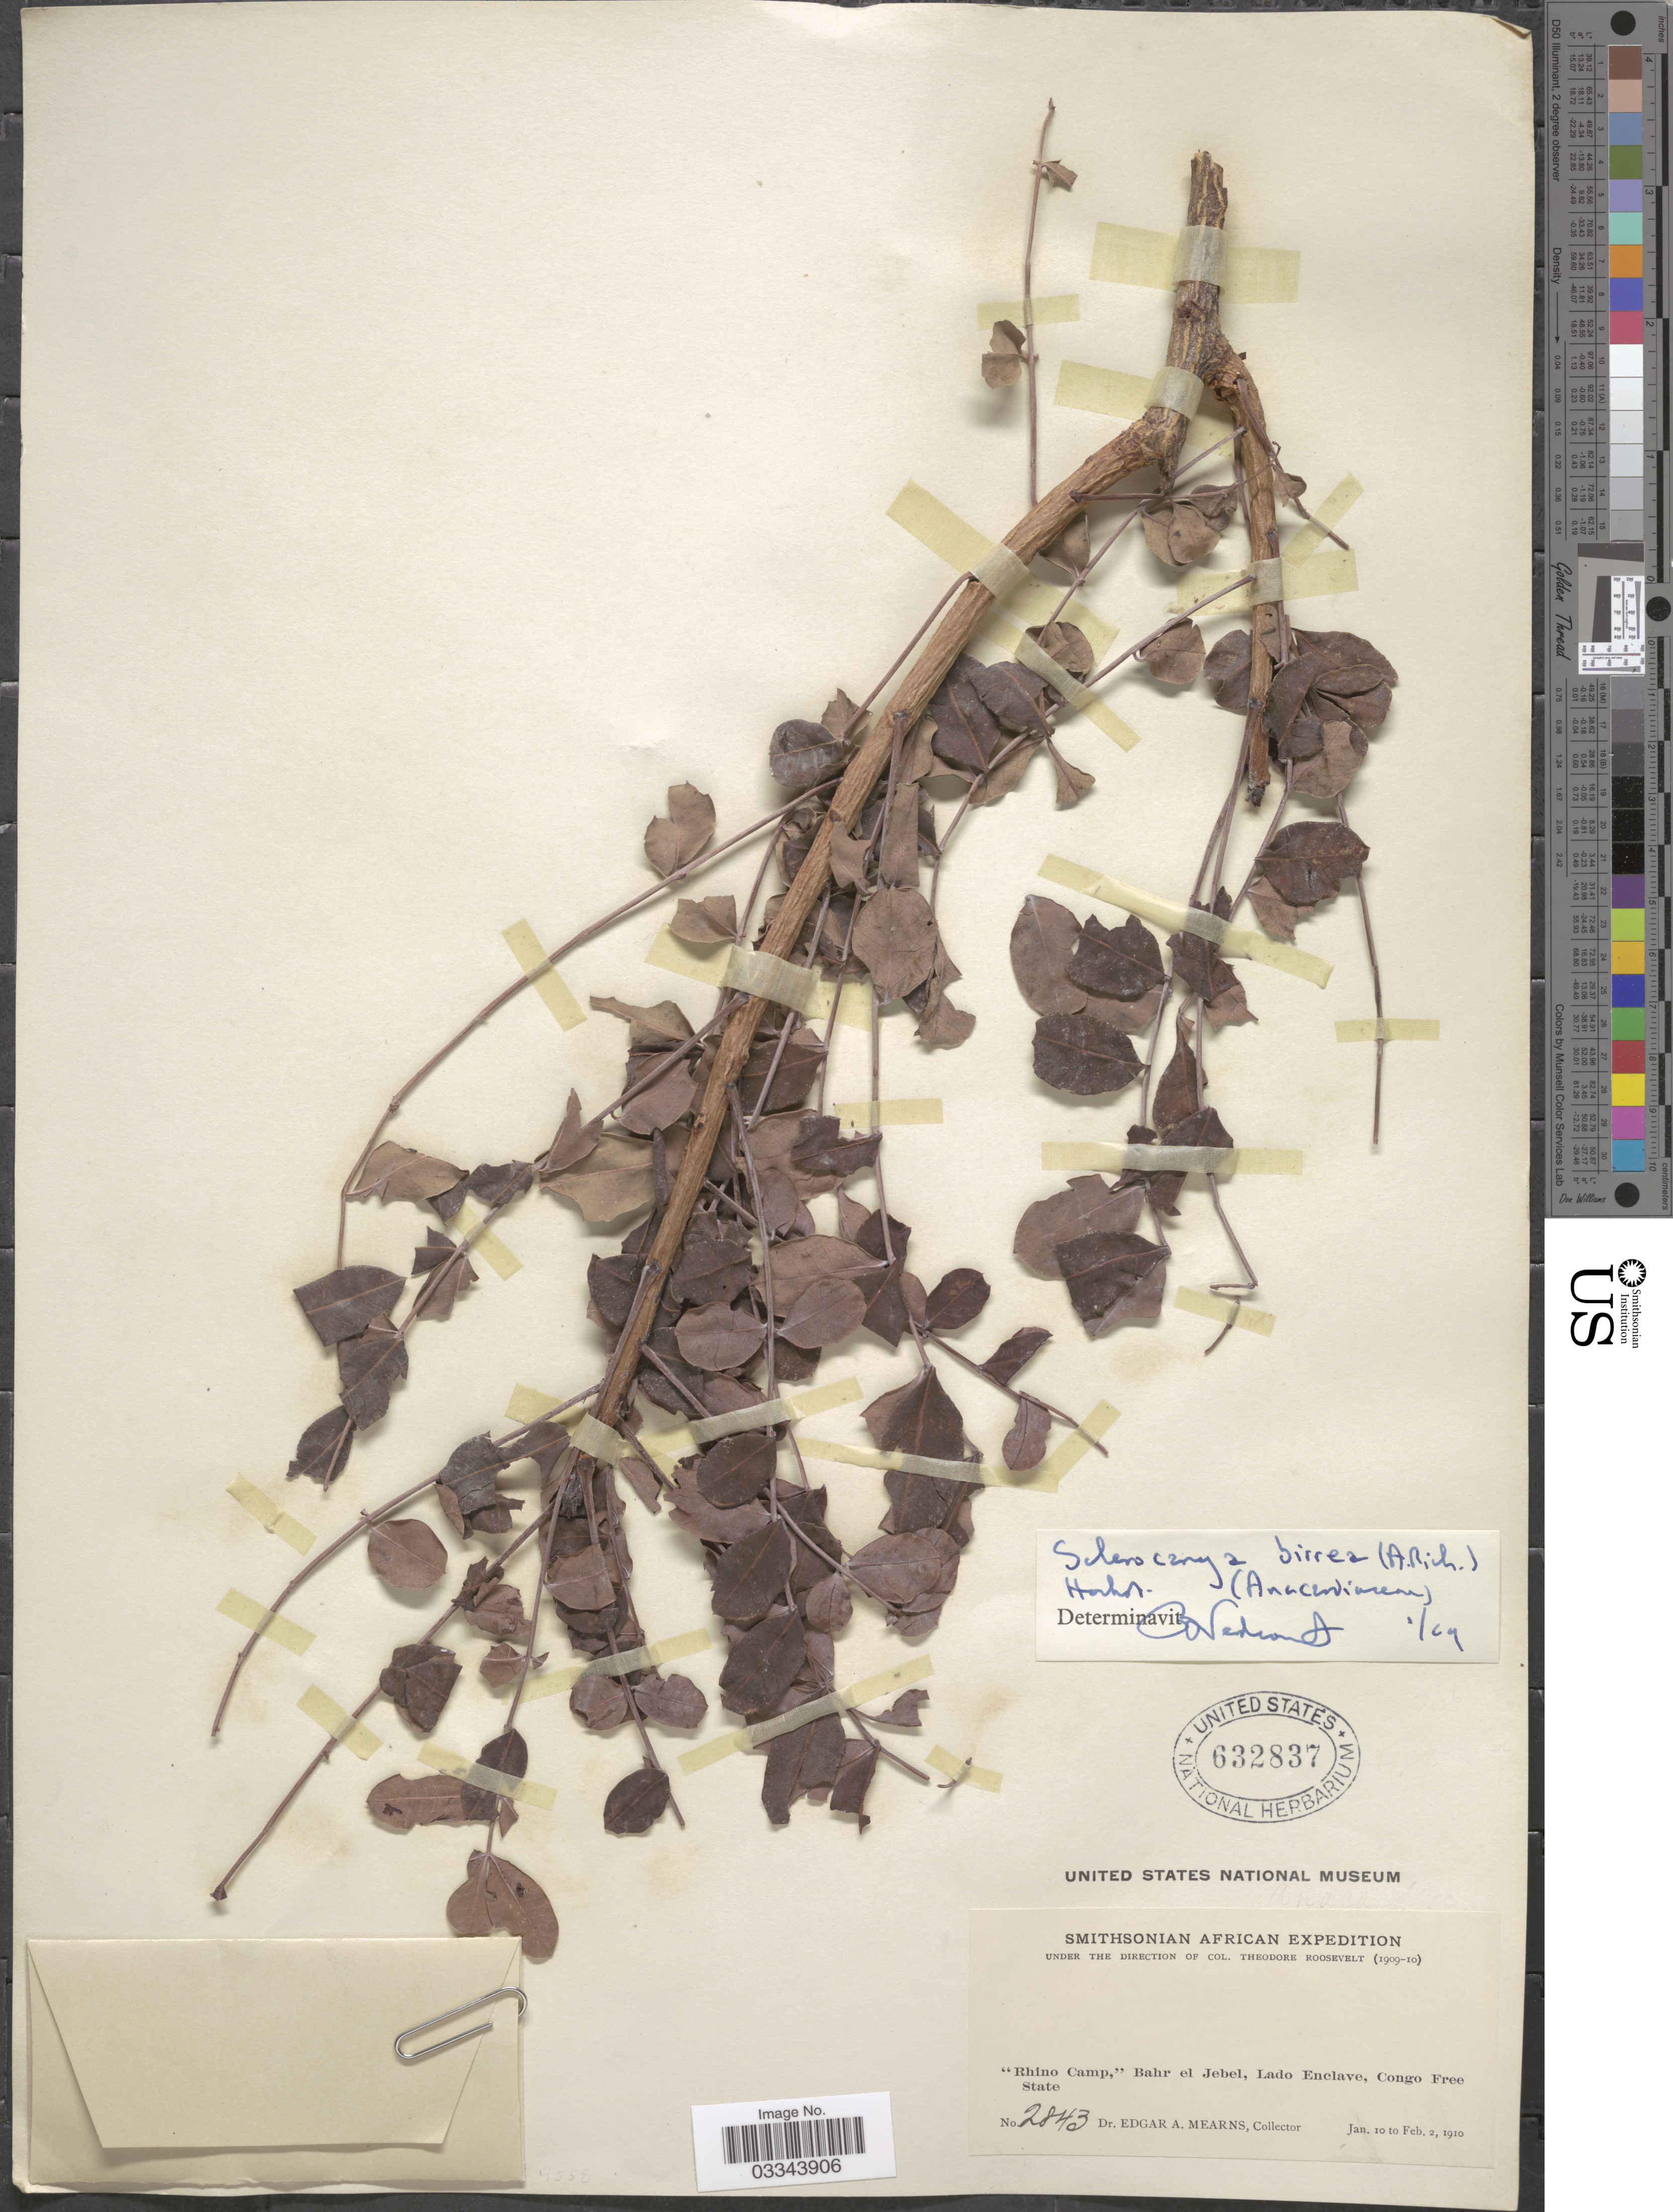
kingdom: Plantae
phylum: Tracheophyta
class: Magnoliopsida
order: Sapindales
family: Anacardiaceae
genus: Sclerocarya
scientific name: Sclerocarya birrea subsp. birrea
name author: (A. Rich.) Hochst.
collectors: E. A. Mearns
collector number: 2843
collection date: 1910-01-10/1910-02-02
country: Uganda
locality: Rhino Camp,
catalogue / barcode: US 632837